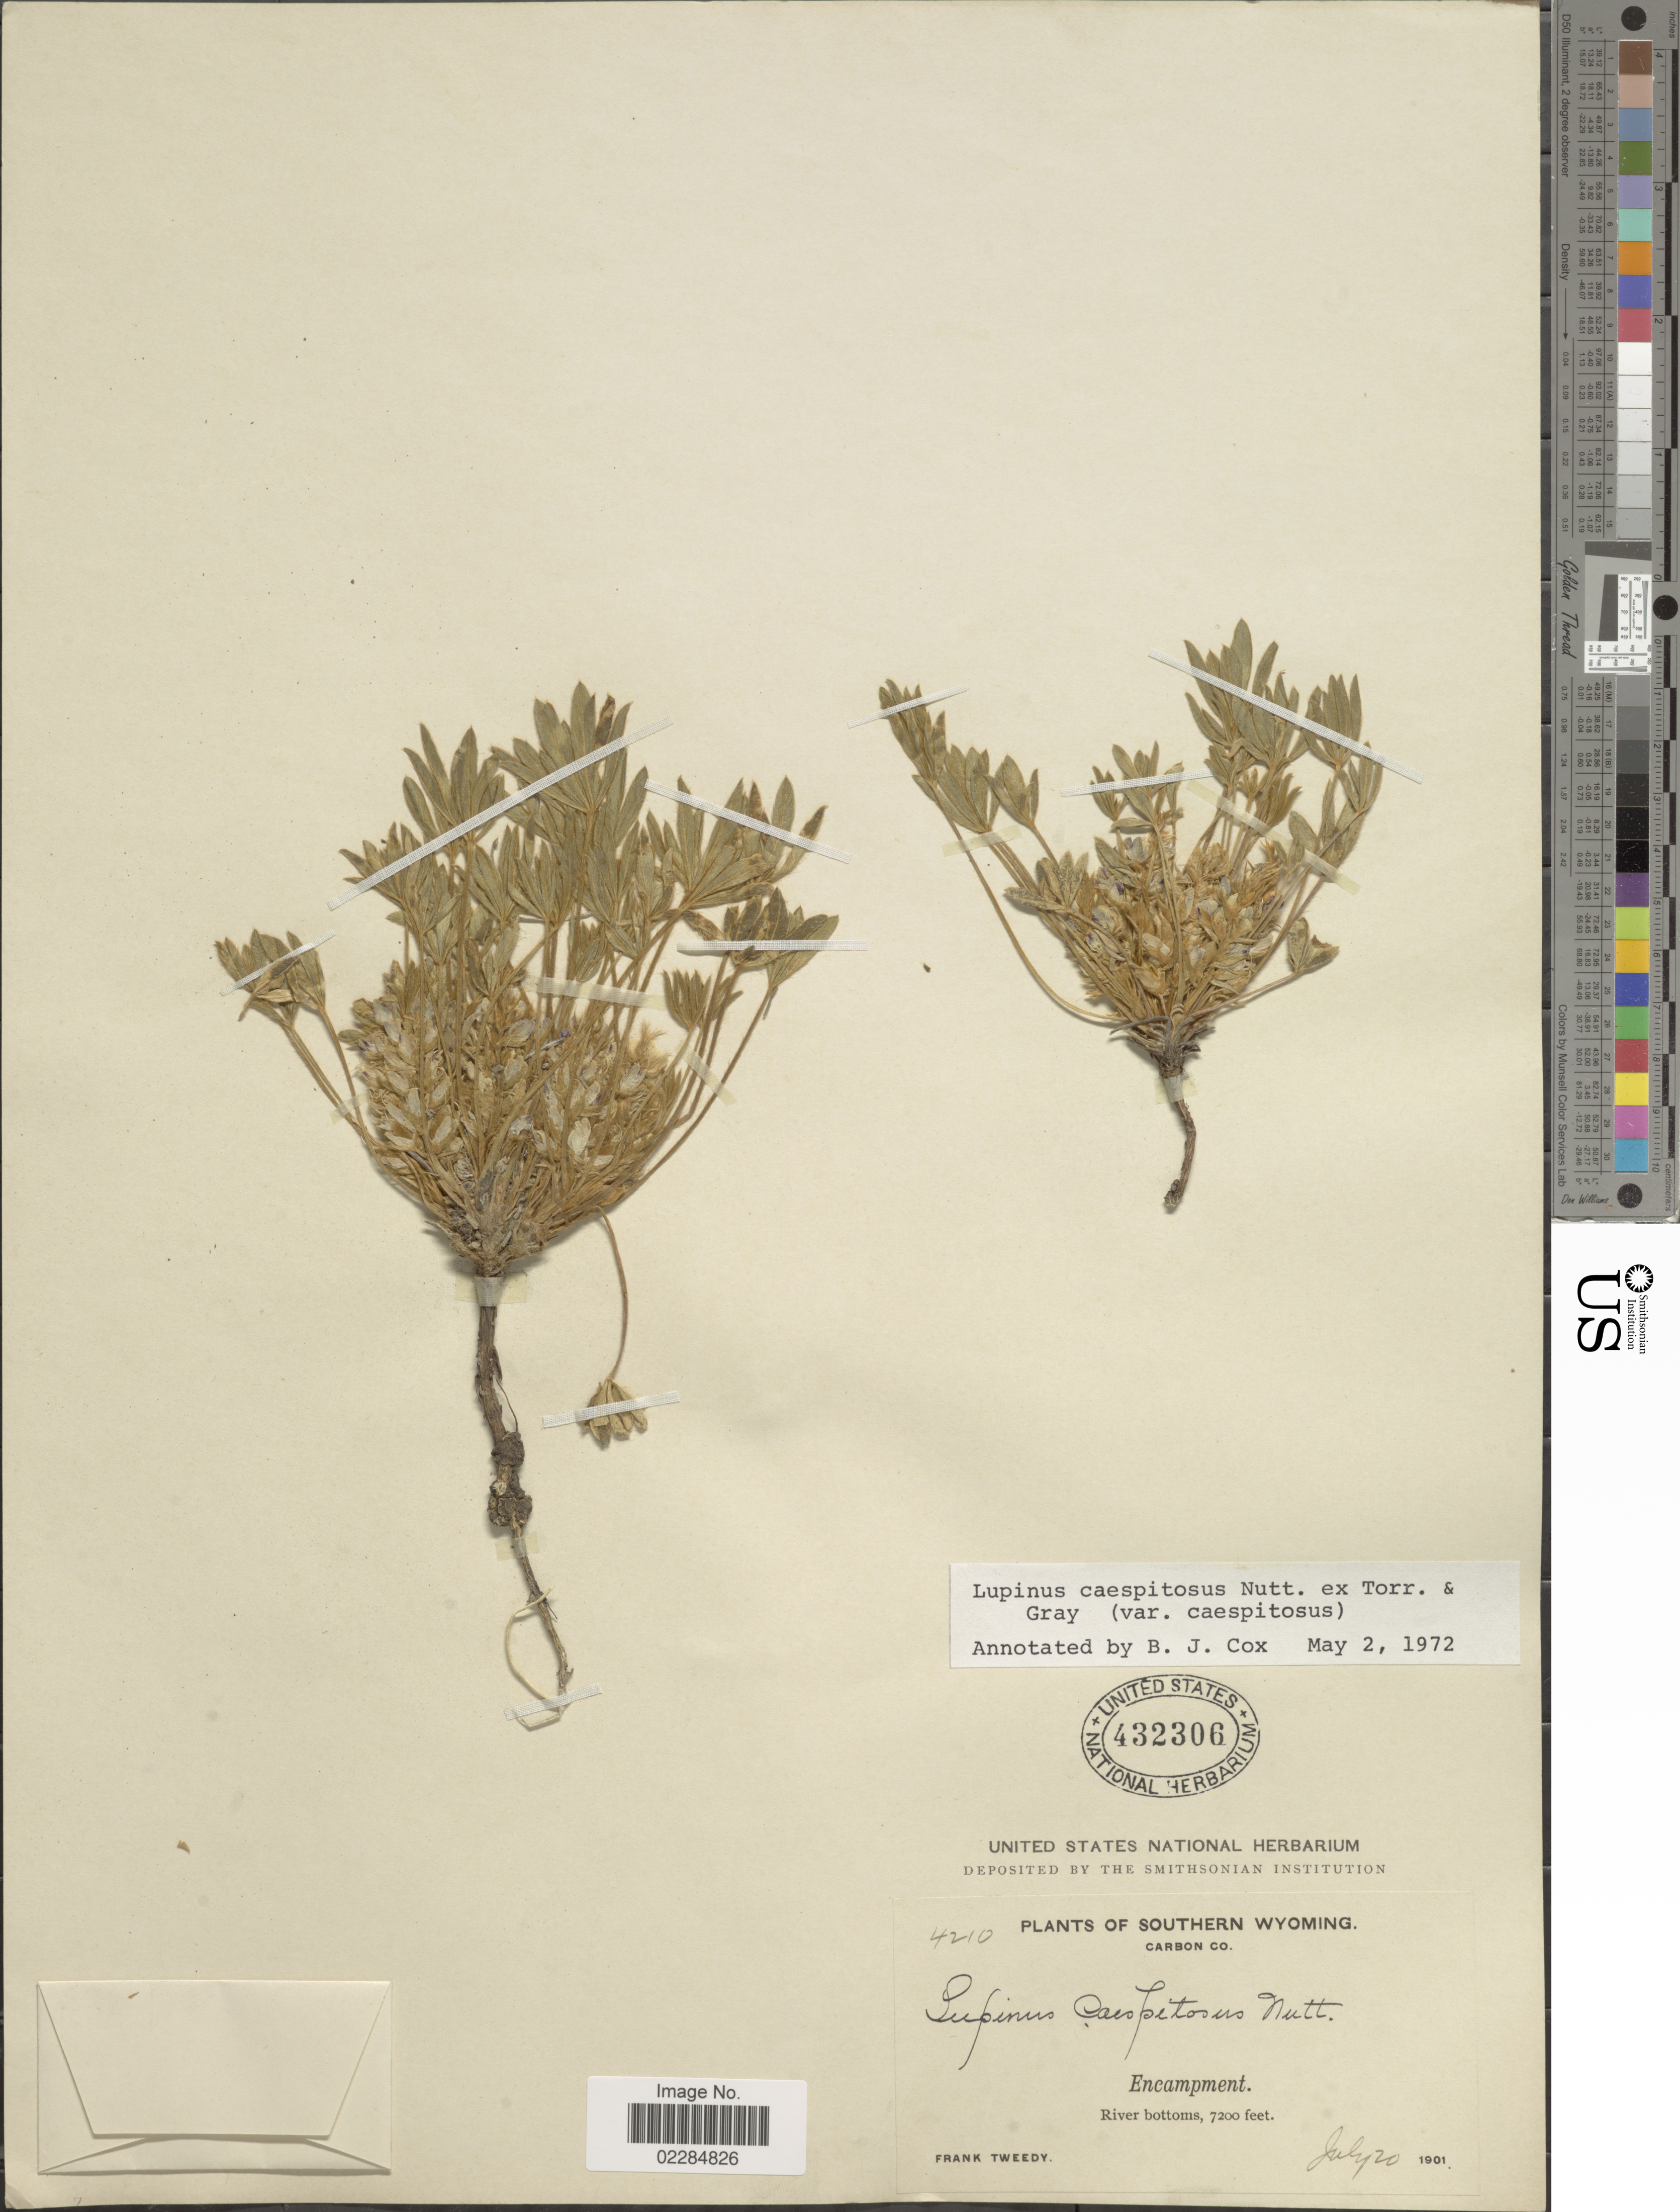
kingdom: Plantae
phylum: Tracheophyta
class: Magnoliopsida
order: Fabales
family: Fabaceae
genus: Lupinus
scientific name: Lupinus caespitosus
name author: Nutt.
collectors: F. Tweedy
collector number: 4210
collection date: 1901-07-20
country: United States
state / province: Wyoming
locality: Southern Wyoming, Carbon Co. Encampment, river bottoms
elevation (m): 2195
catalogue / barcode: US 432306